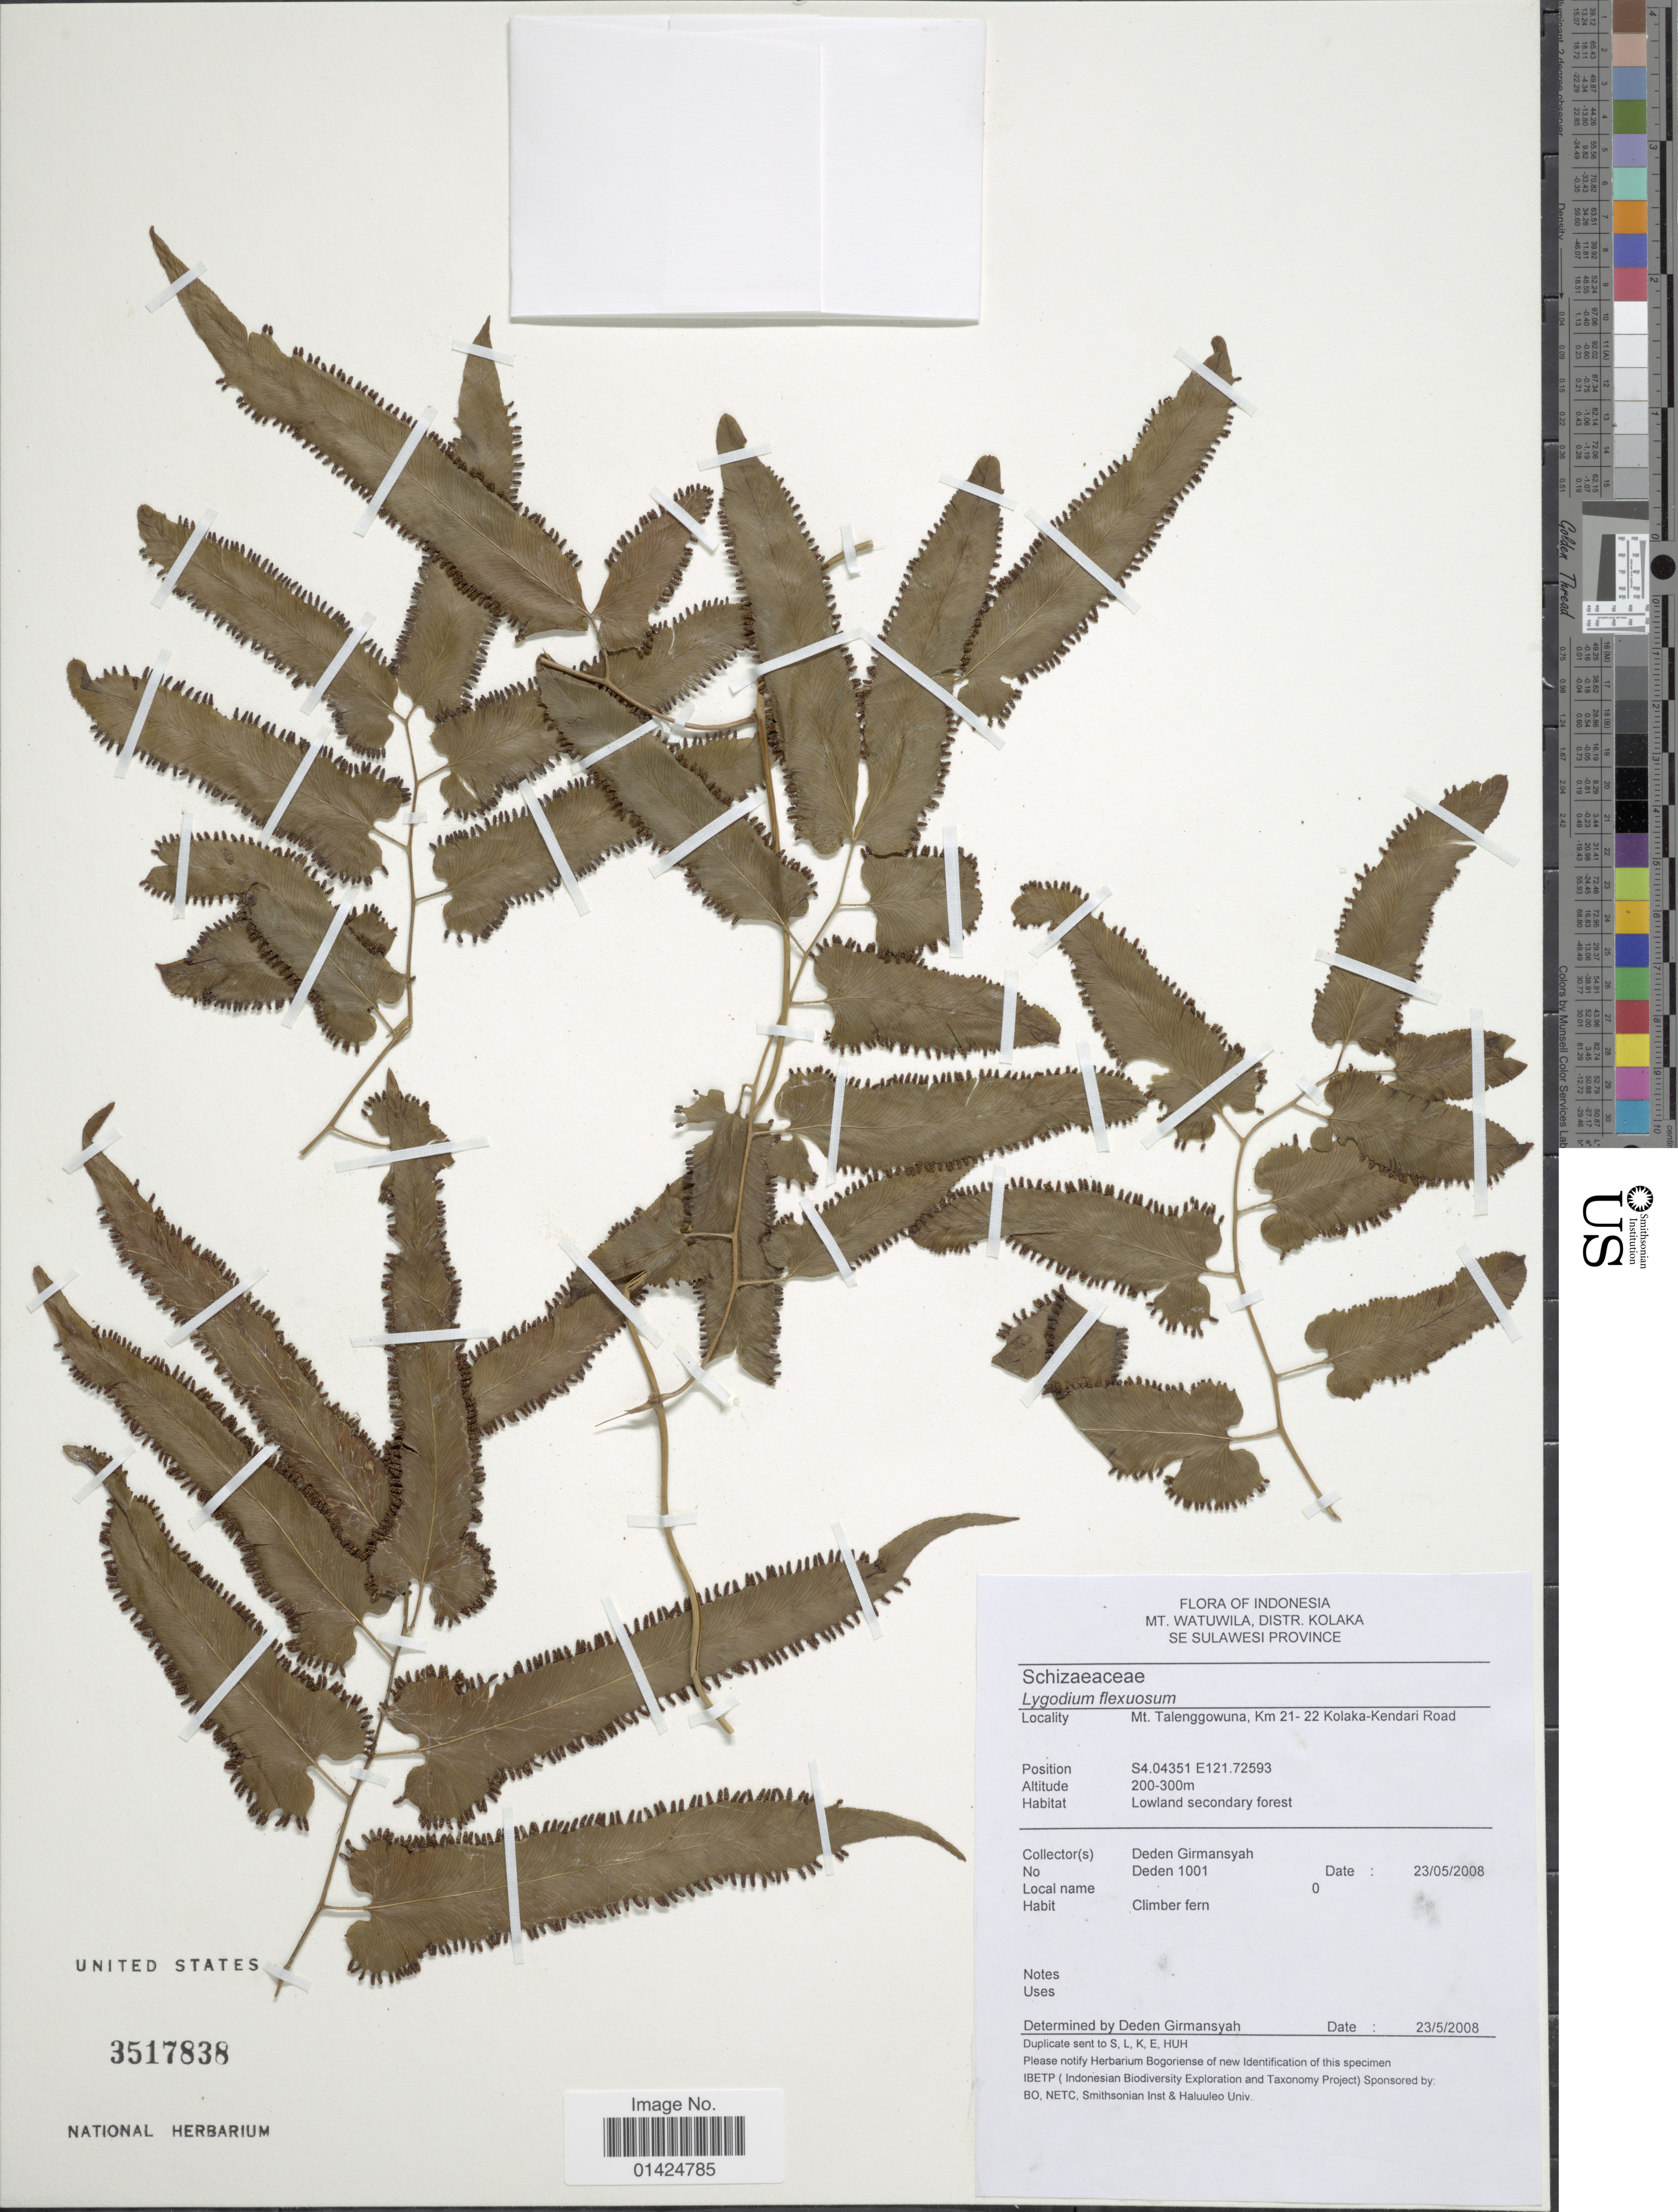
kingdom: Plantae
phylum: Tracheophyta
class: Polypodiopsida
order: Schizaeales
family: Lygodiaceae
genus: Lygodium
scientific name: Lygodium flexuosum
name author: Sw.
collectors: D. Girmansyah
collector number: Deden 1001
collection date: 2008-05-23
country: Indonesia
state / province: Sulawesi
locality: Mt. Watuwila, Distr.kolaka. SE Sulawesi Province. Mt. Talenggowuna,Km 21-22 Kolaka-Kendari Road.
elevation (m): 200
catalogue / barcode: US 3517838